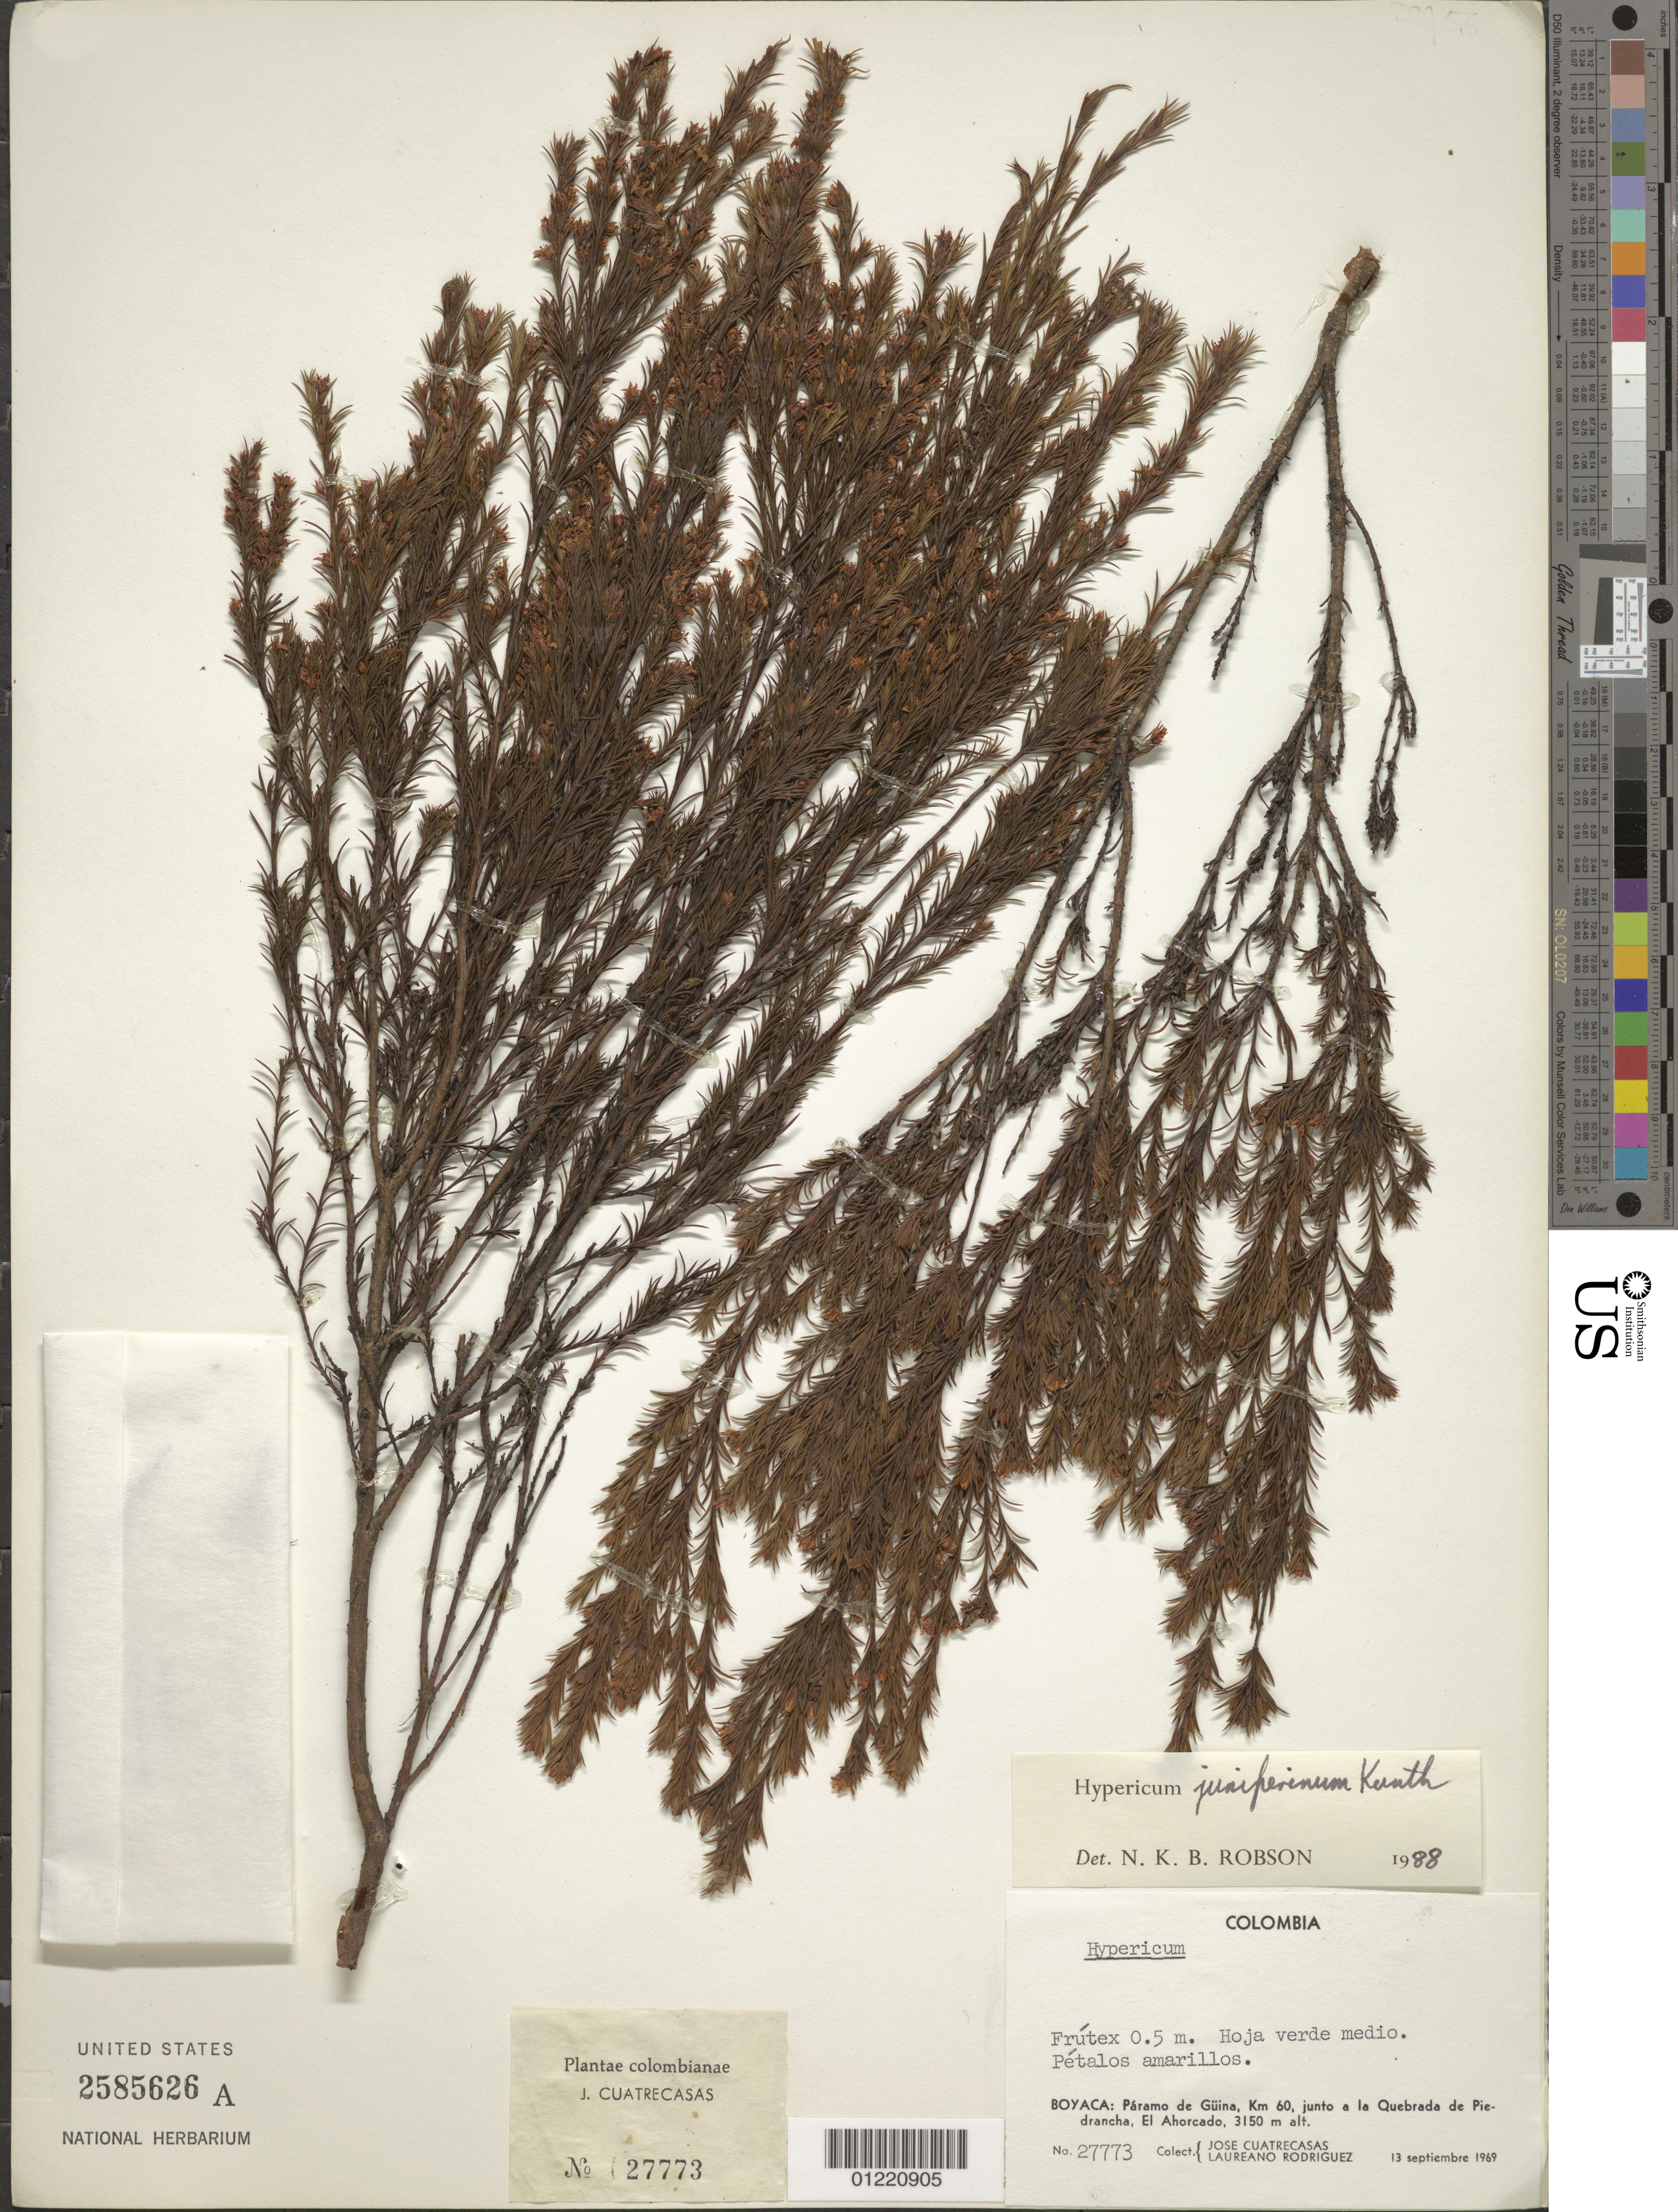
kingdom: Plantae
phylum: Tracheophyta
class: Magnoliopsida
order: Malpighiales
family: Hypericaceae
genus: Hypericum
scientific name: Hypericum juniperinum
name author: Kunth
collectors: J. Cuatrecasas & L. Rodriguez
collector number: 27773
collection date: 1969-09-13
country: Colombia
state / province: Boyacá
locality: Páramo de Güina, km 60, junto a la Quebrada de Piedrancha, El Ahorcado.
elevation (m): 3150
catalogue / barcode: US 2585626A